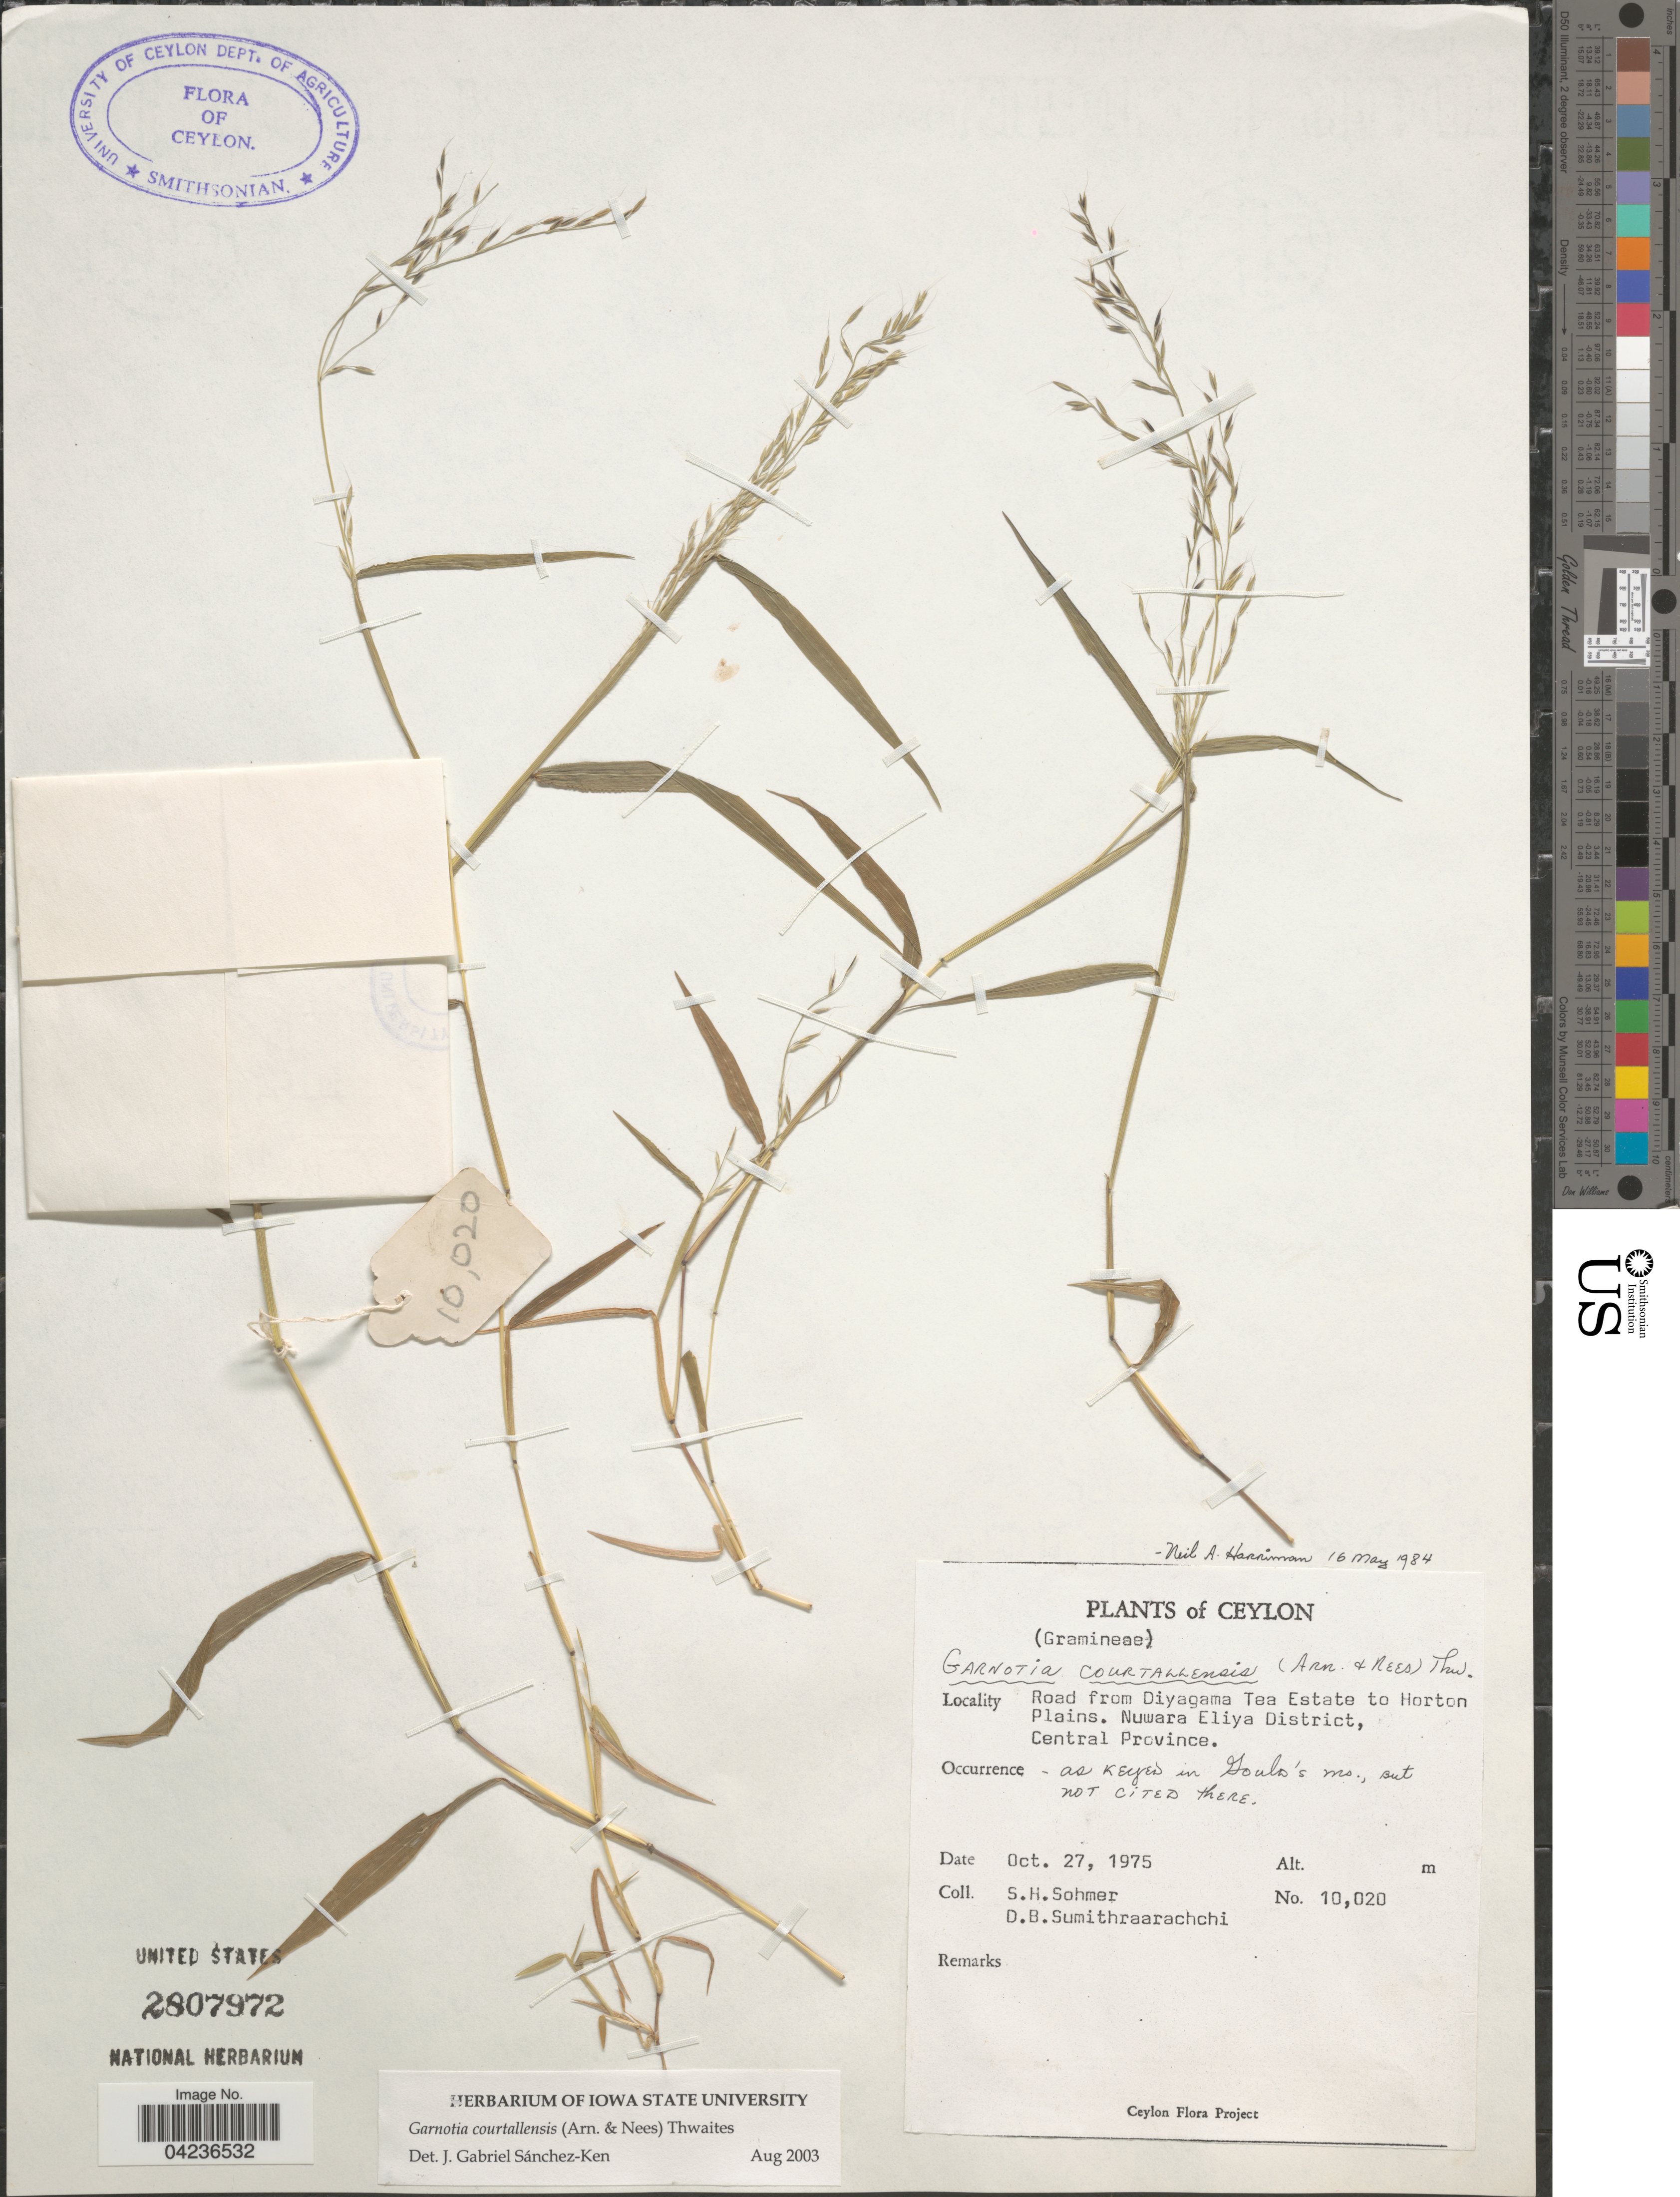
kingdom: Plantae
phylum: Tracheophyta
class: Liliopsida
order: Poales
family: Poaceae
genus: Garnotia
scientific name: Garnotia courtallensis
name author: Thwaites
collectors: S. H. Sohmer & D. B. Sumithraarachchi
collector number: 10020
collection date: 1975-10-27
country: Sri Lanka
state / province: Central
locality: Ceylon. Road from Diyagama Tea Estate to Horton Plains. Nuwara Eliya District.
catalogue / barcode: US 2807972